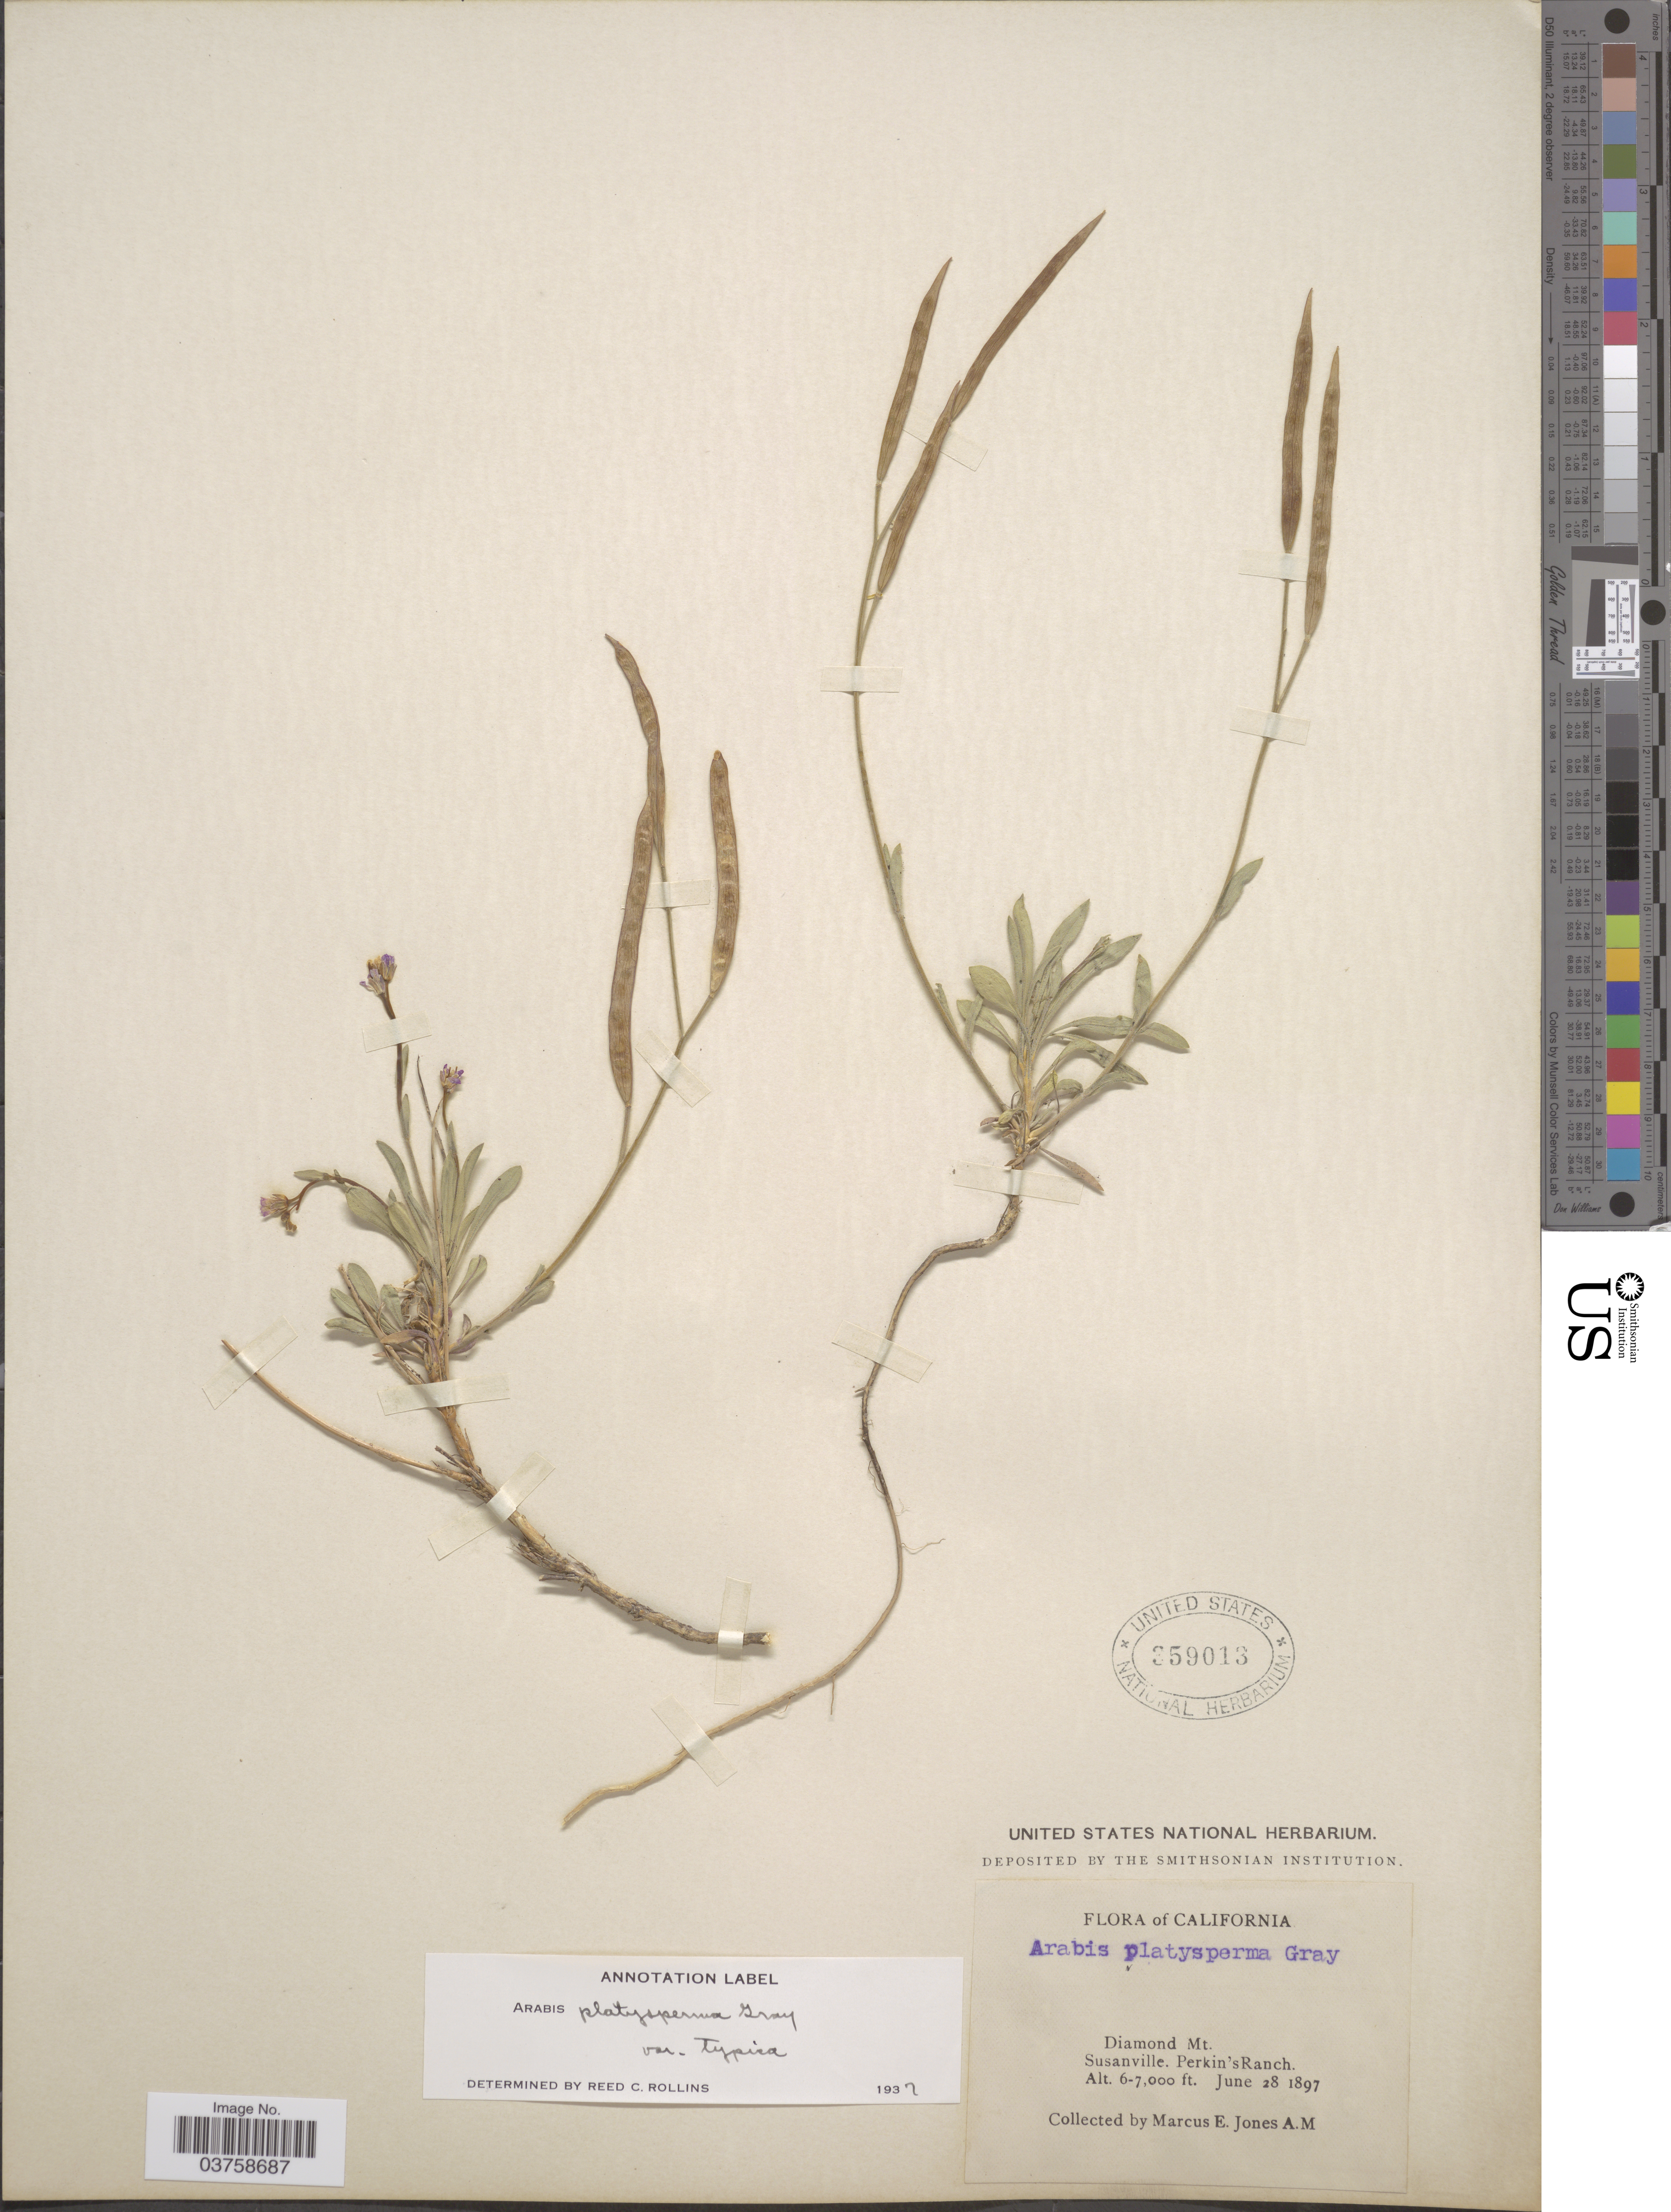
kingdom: Plantae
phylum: Tracheophyta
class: Magnoliopsida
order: Brassicales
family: Brassicaceae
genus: Arabis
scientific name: Arabis platysperma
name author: A. Gray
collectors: M. E. Jones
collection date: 1897-06-28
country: United States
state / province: California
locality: Diamond Mt. Susanville. Perkin's Ranch.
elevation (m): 1829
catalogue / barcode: US 359013